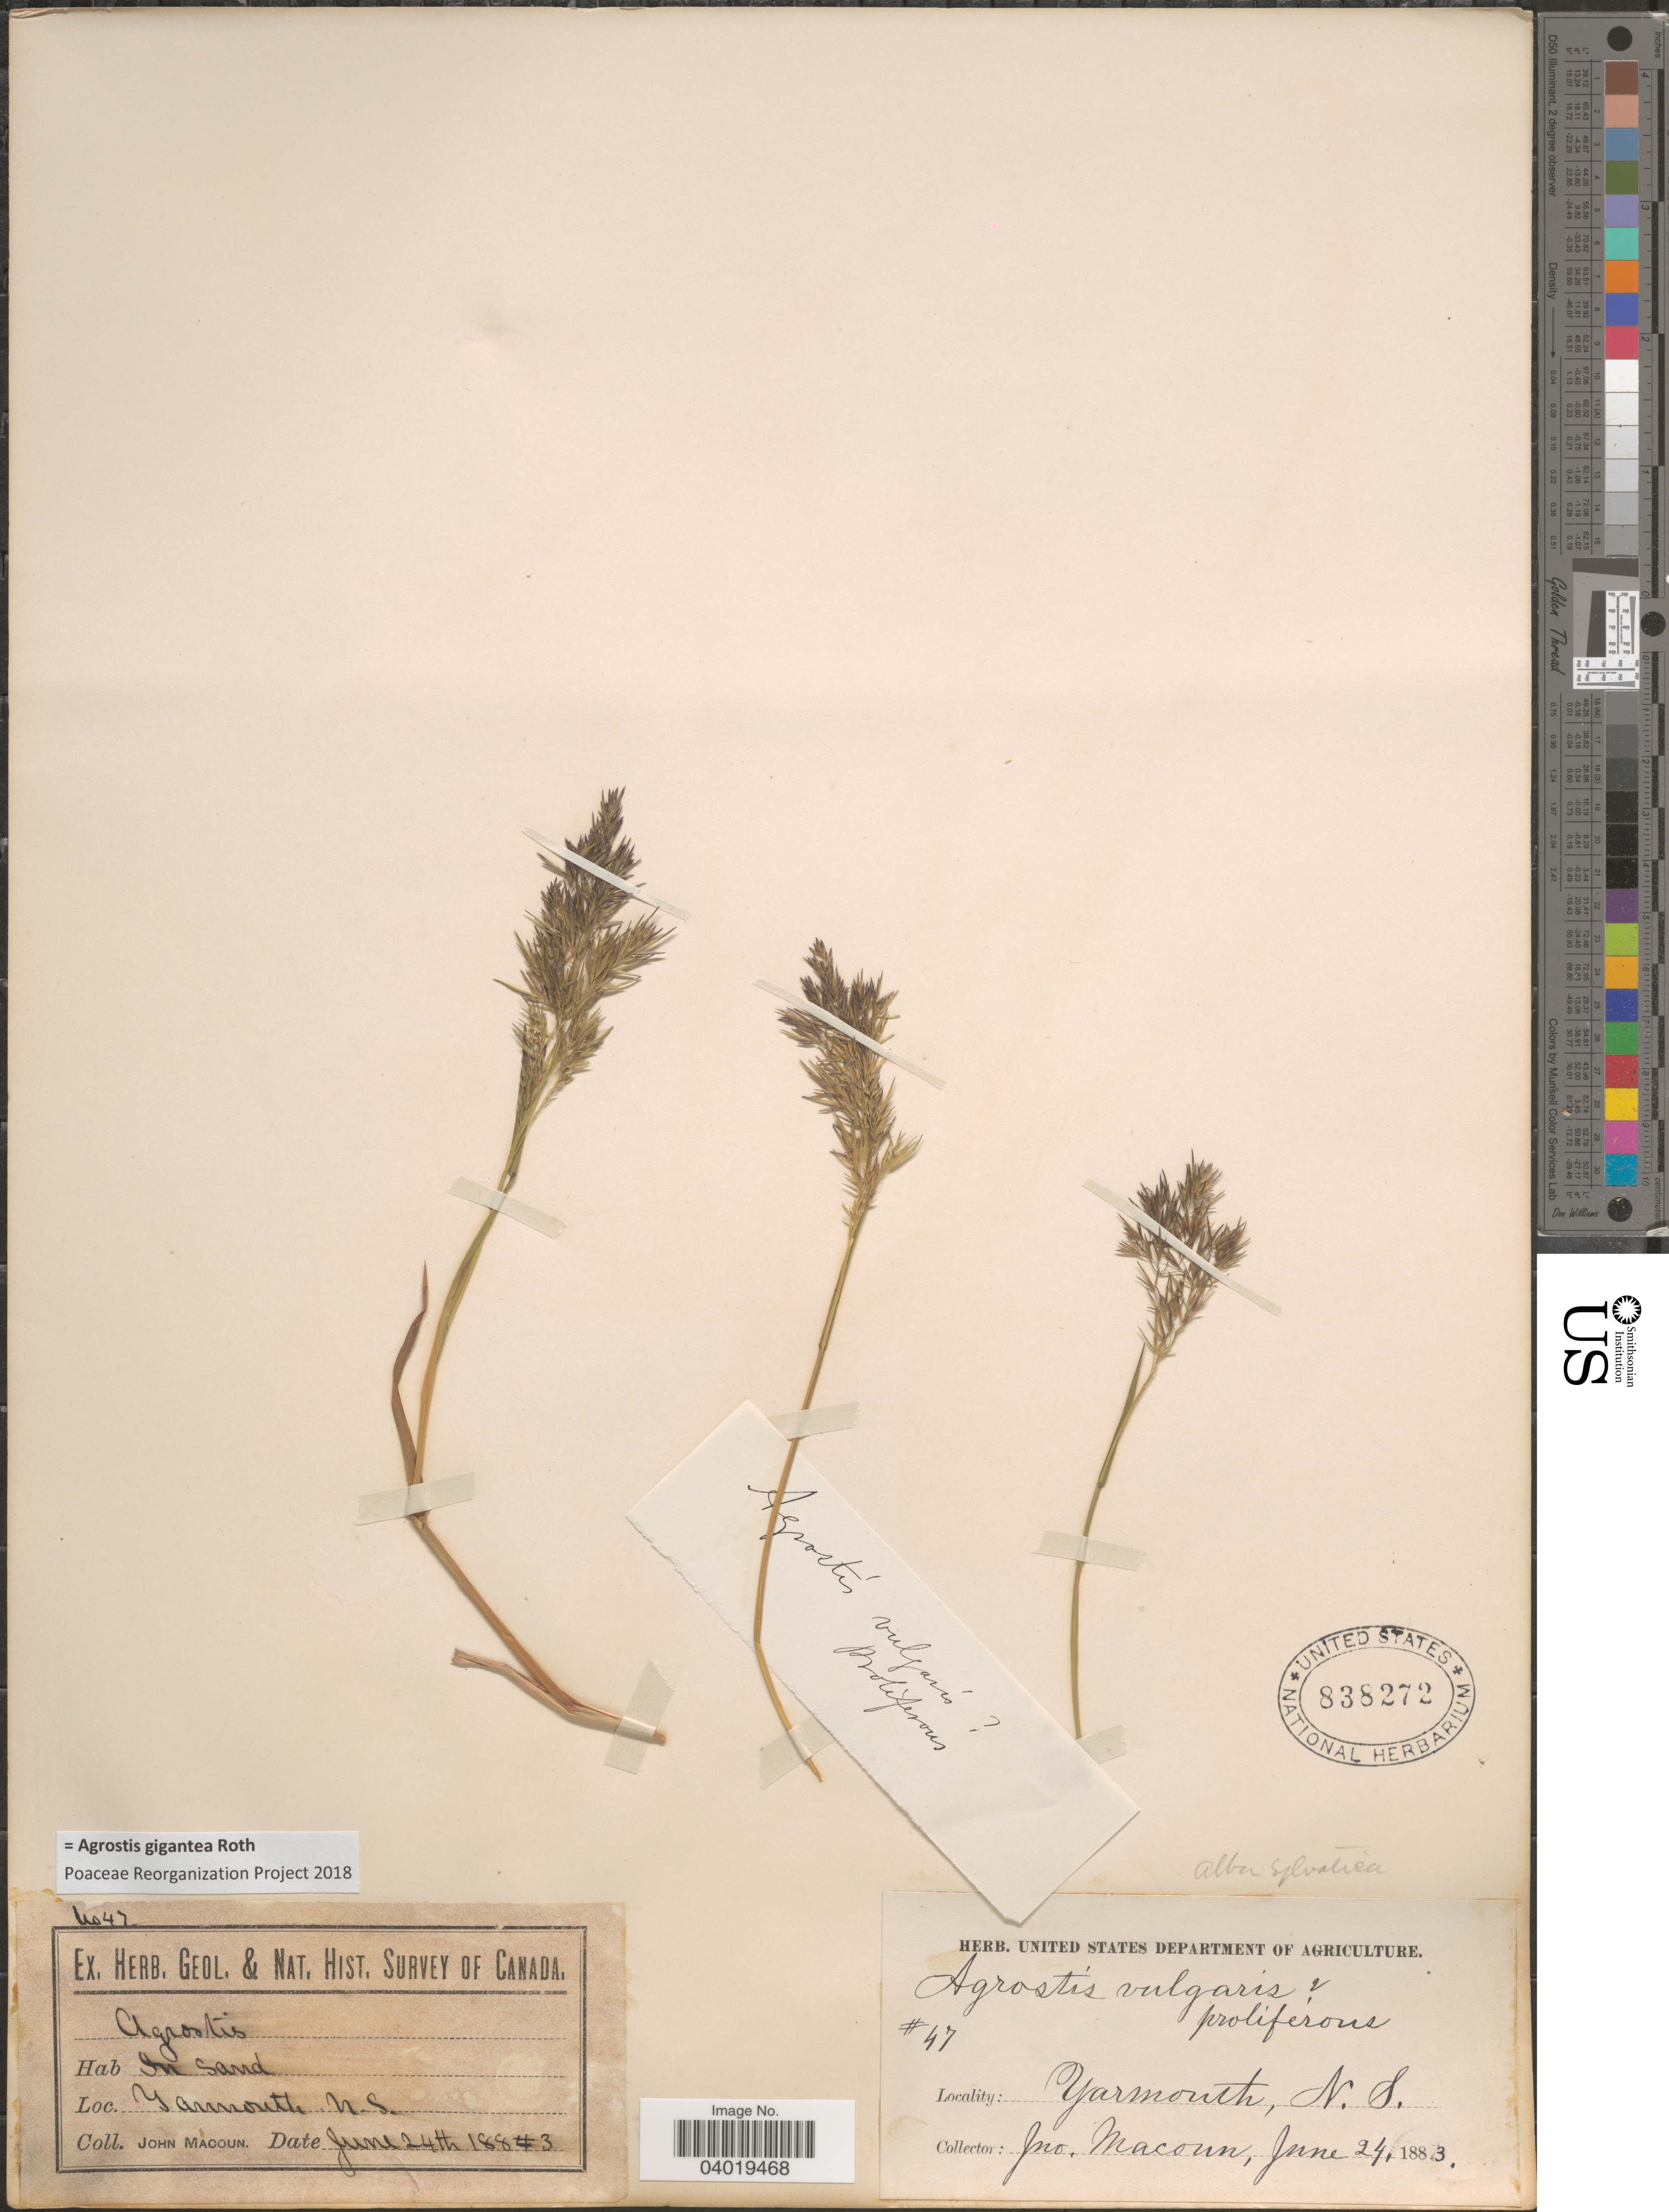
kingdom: Plantae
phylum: Tracheophyta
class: Liliopsida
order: Poales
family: Poaceae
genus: Agrostis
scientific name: Agrostis gigantea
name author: Roth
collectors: J. Macoun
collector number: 47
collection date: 1883-06-24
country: Canada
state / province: Nova Scotia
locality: In sand. Yarmouth, N.S.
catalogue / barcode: US 838272